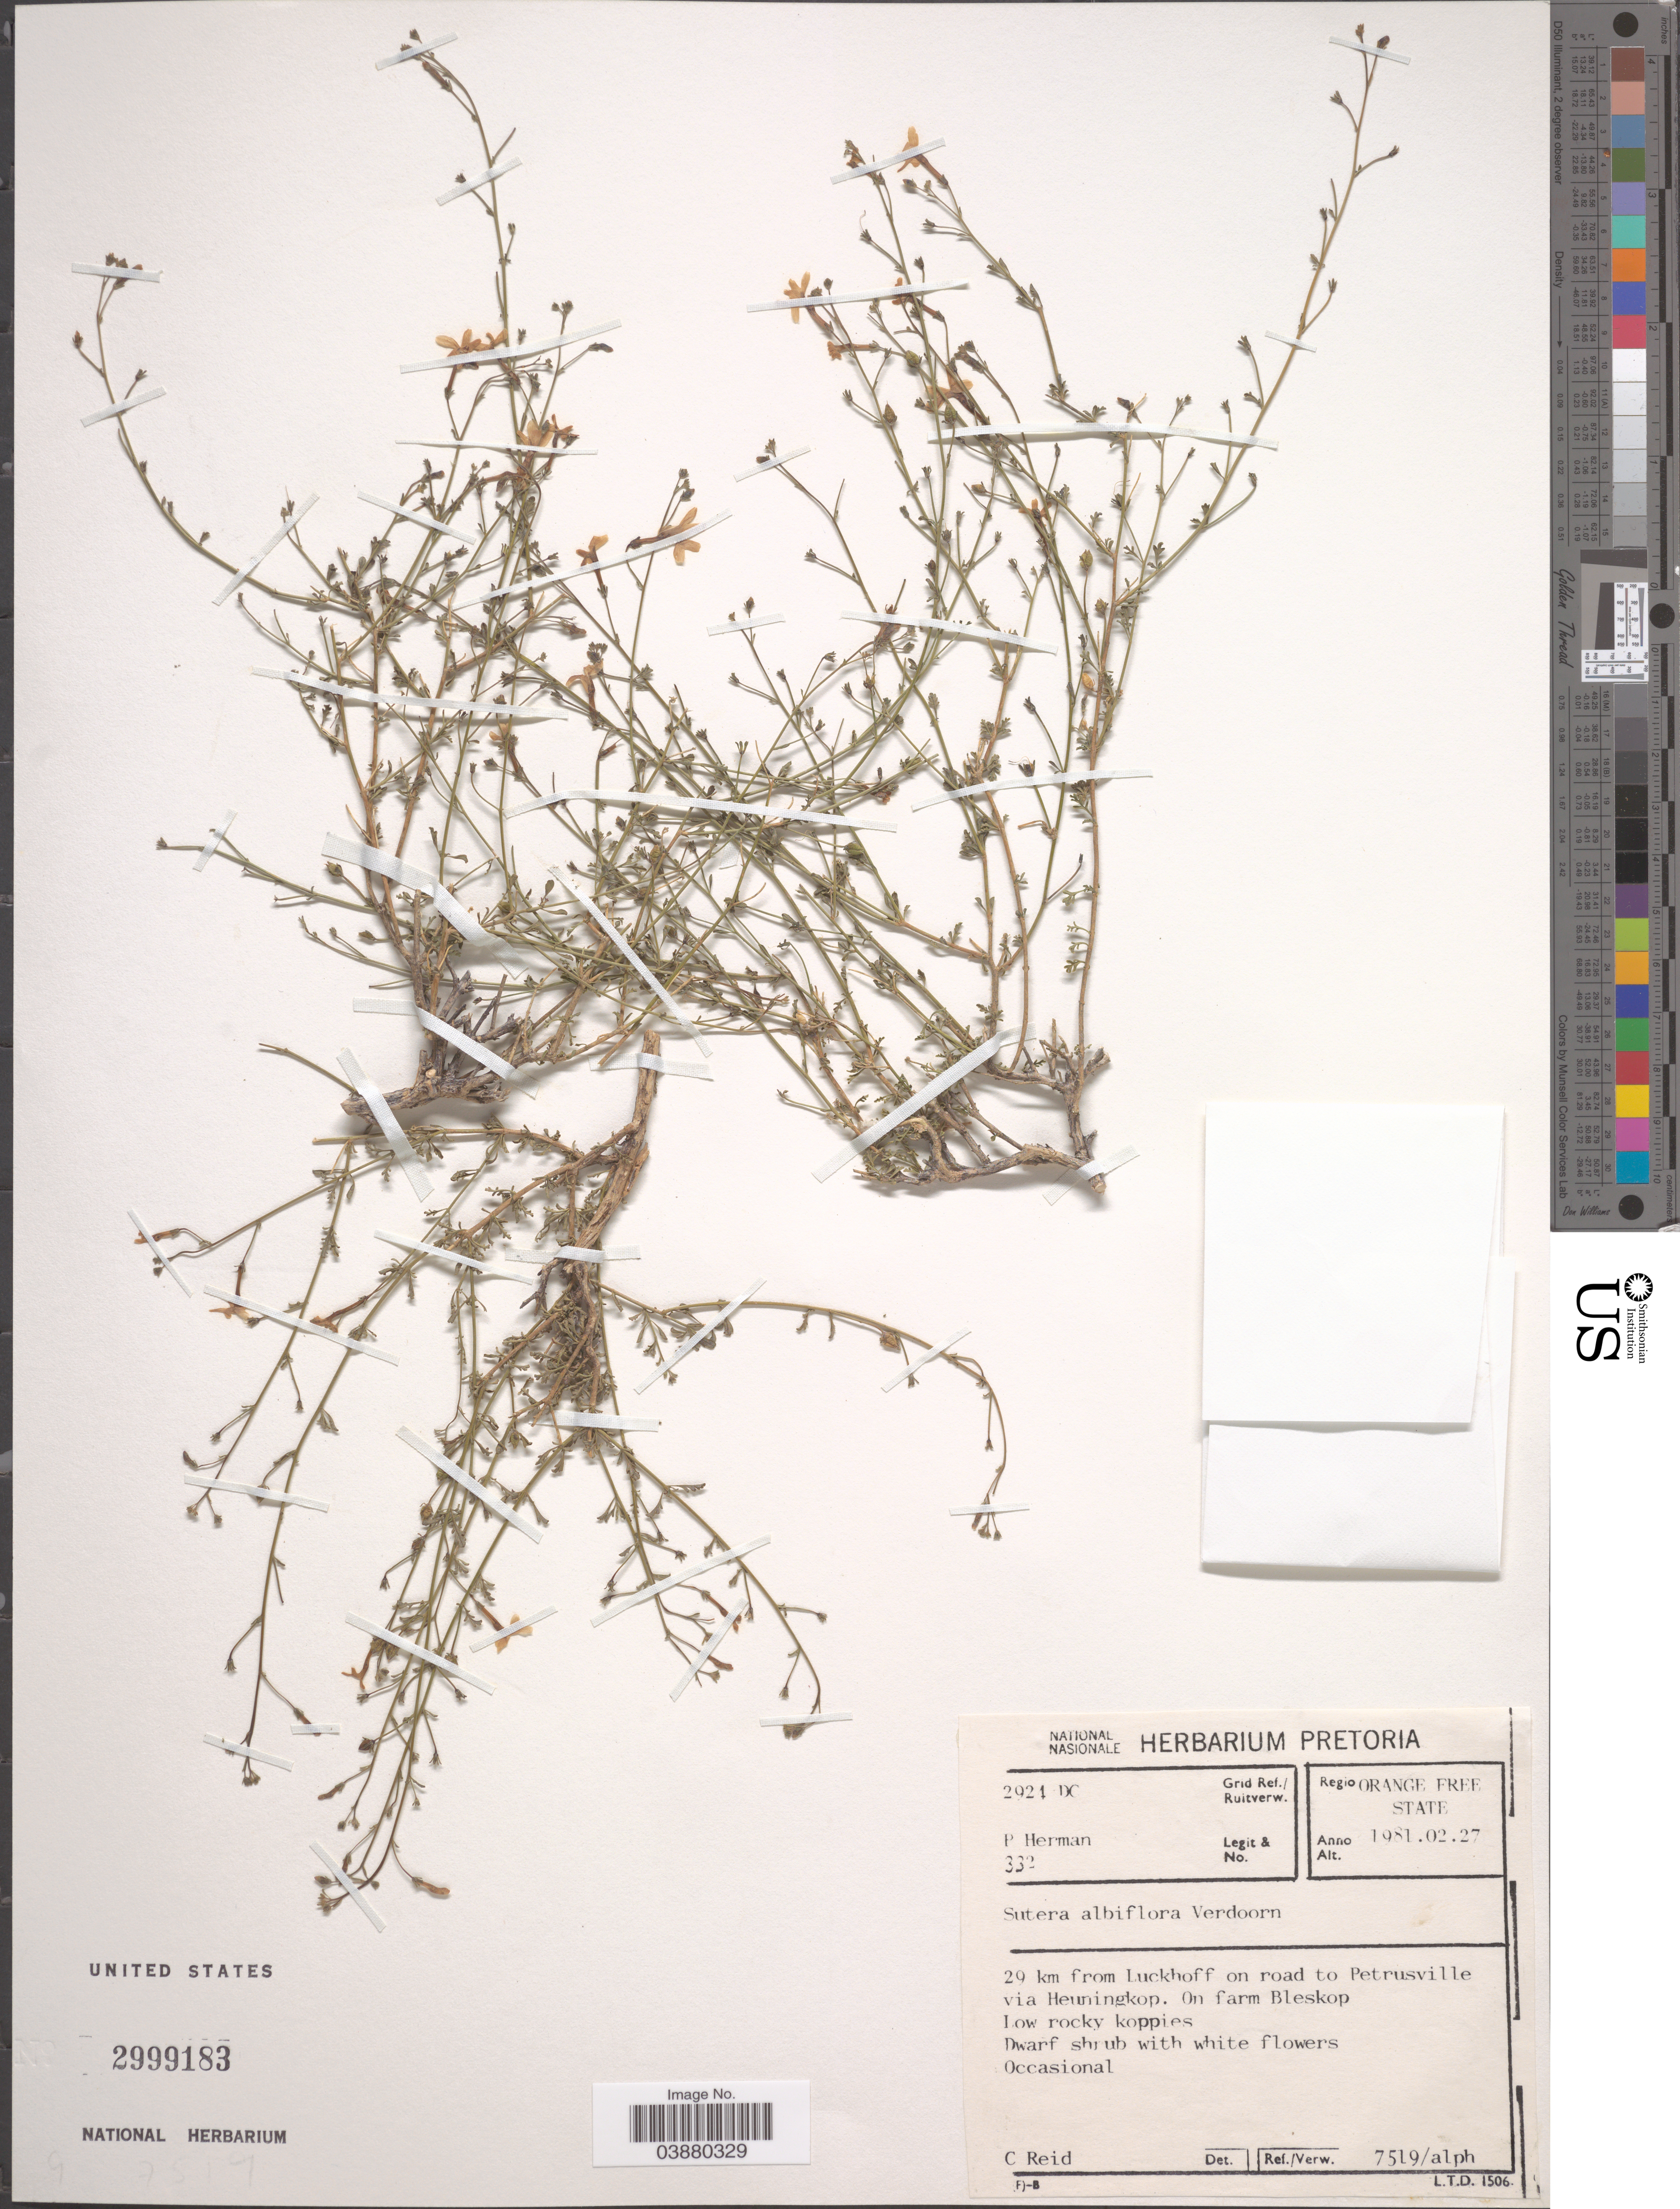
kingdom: Plantae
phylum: Tracheophyta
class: Magnoliopsida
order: Lamiales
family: Scrophulariaceae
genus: Jamesbrittenia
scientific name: Jamesbrittenia albiflora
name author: (Verd.) Hilliard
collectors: P. Herman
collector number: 332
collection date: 1981-02-27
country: South Africa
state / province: Free State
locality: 2924 DC Grid Ref./Ruitverw. Regio Orange Free State. 29 km from Luckhoff on road to Petrusville via Heuningkop. On farm Bleskop.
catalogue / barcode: US 2999183